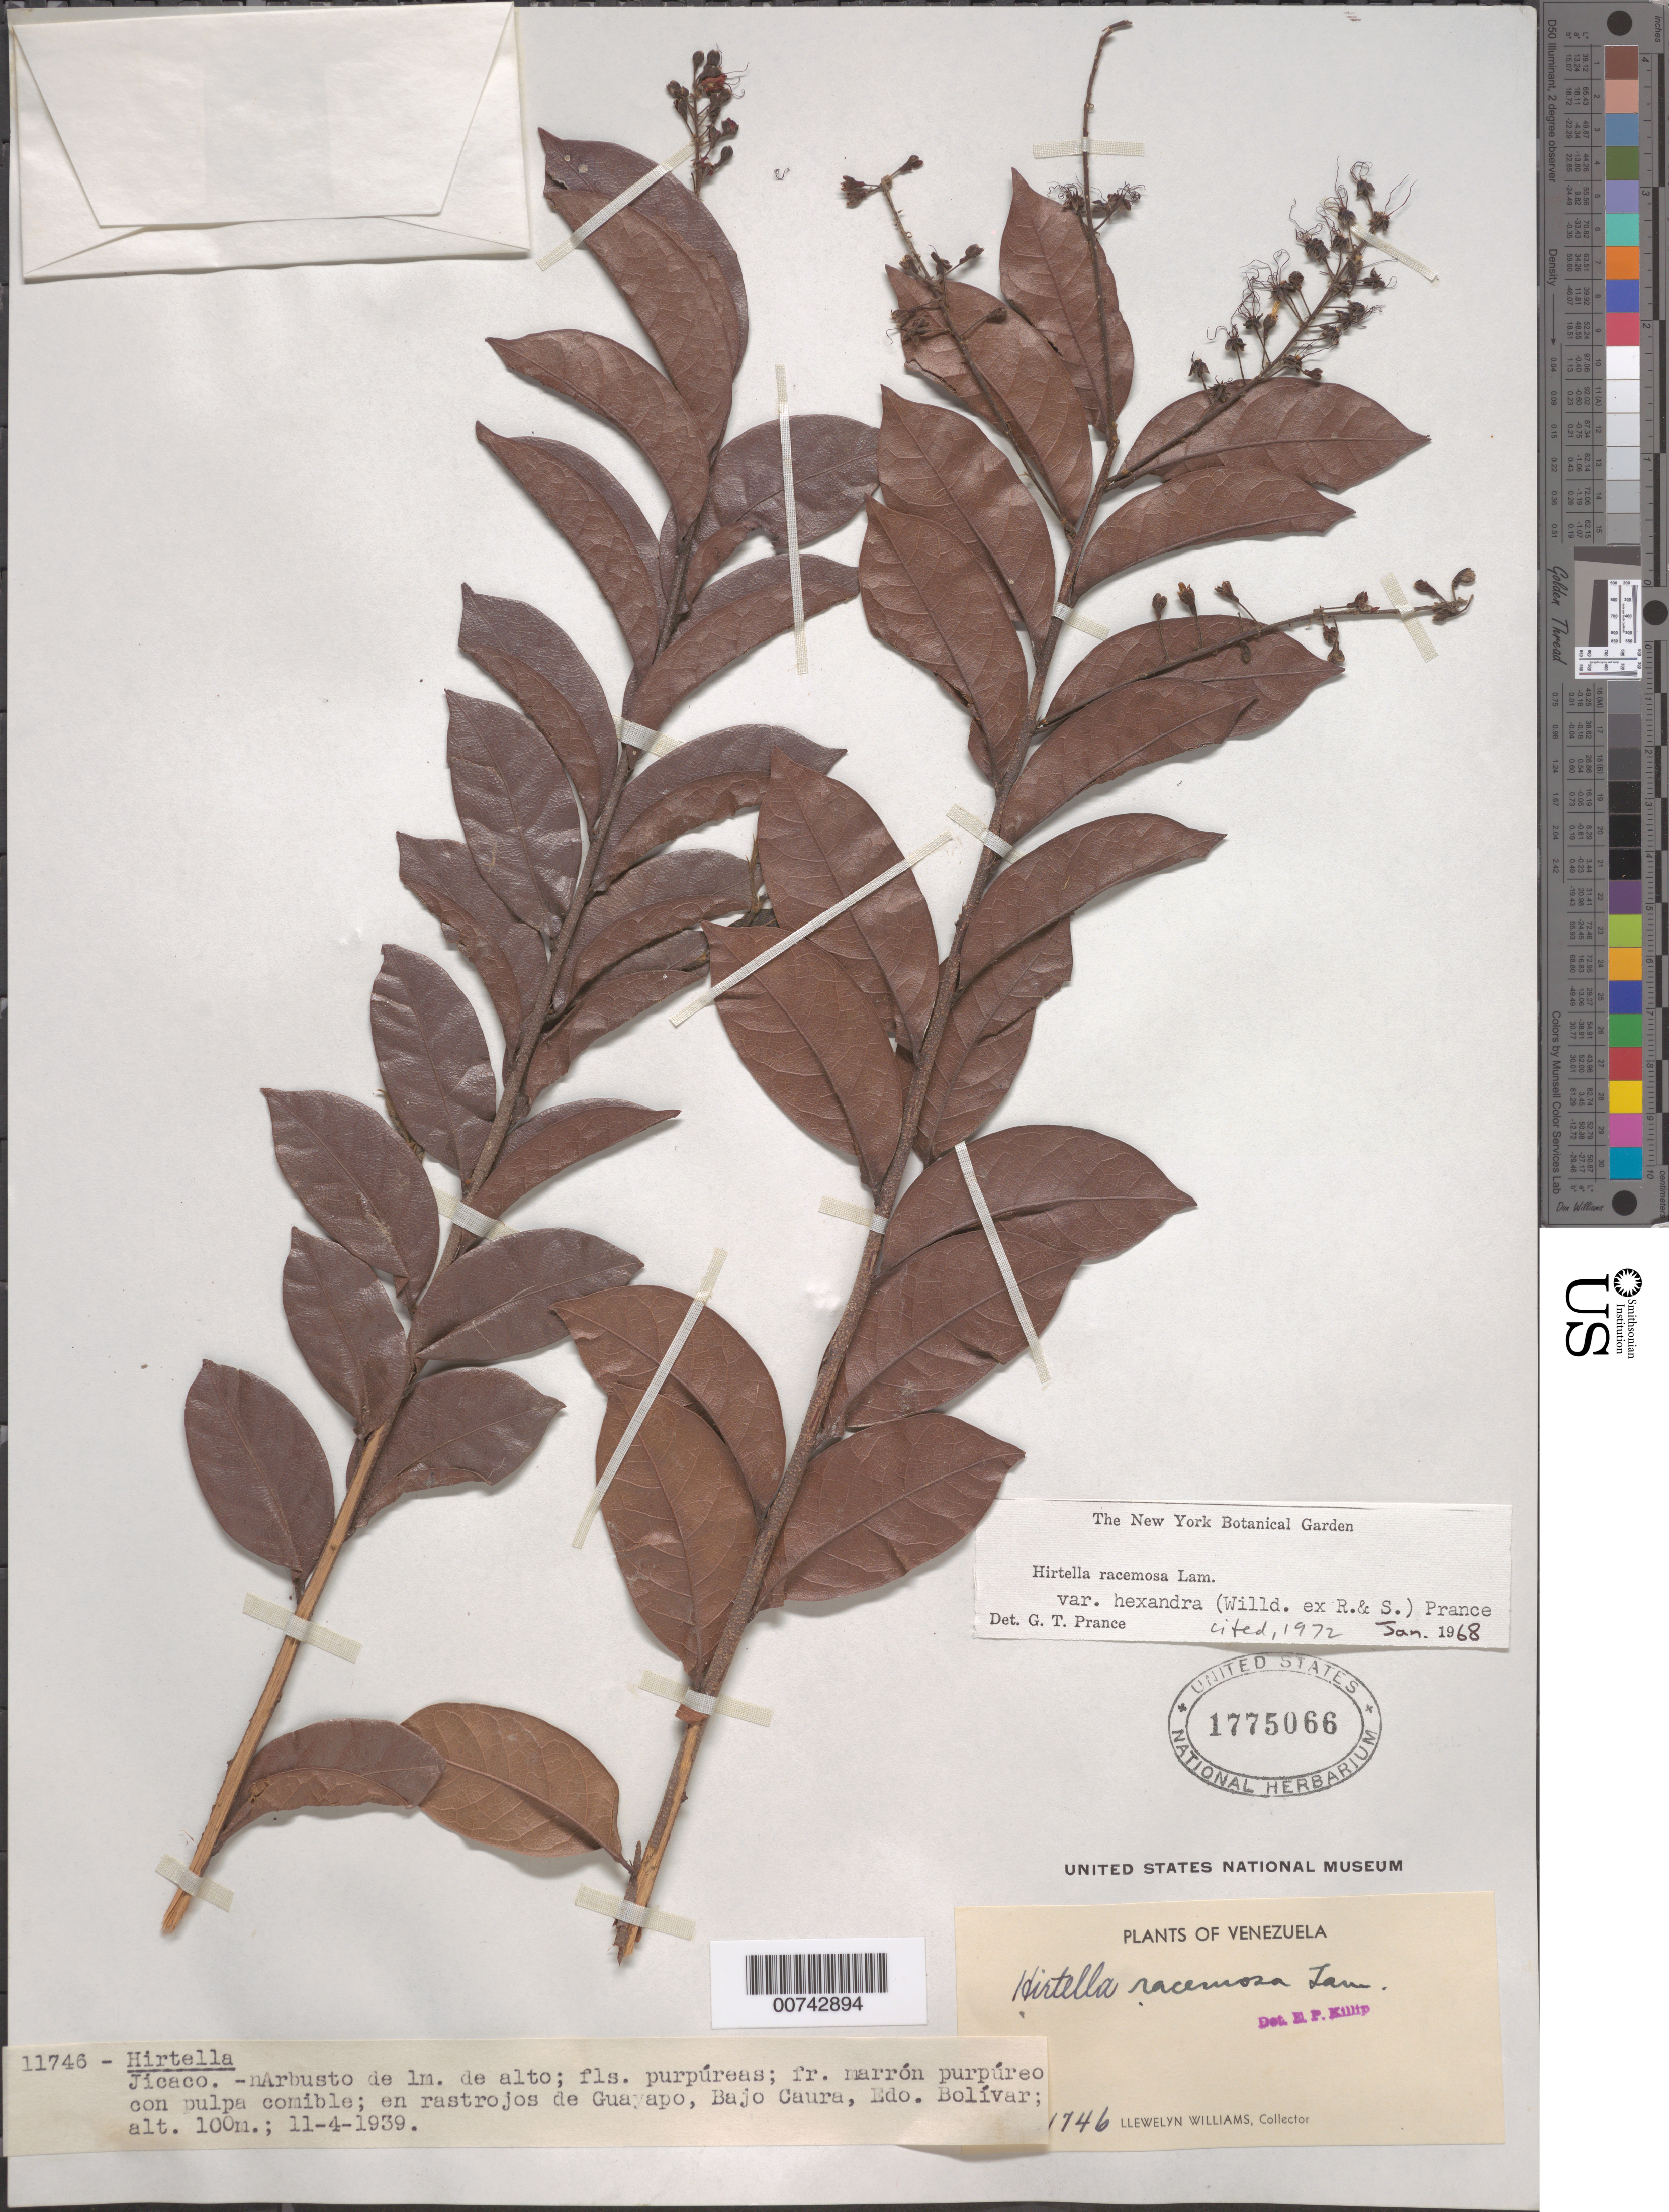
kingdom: Plantae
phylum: Tracheophyta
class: Magnoliopsida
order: Malpighiales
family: Chrysobalanaceae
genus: Hirtella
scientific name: Hirtella racemosa var. hexandra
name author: (Willd. ex Roem. & Schult.) Prance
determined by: Prance, G. T.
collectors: Ll. Williams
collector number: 11746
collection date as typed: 11-Apr-39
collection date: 1939-04-11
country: Venezuela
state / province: Bolívar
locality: Guayapo, Bajo Caura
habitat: Rastrojos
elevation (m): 100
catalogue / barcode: US 1775066